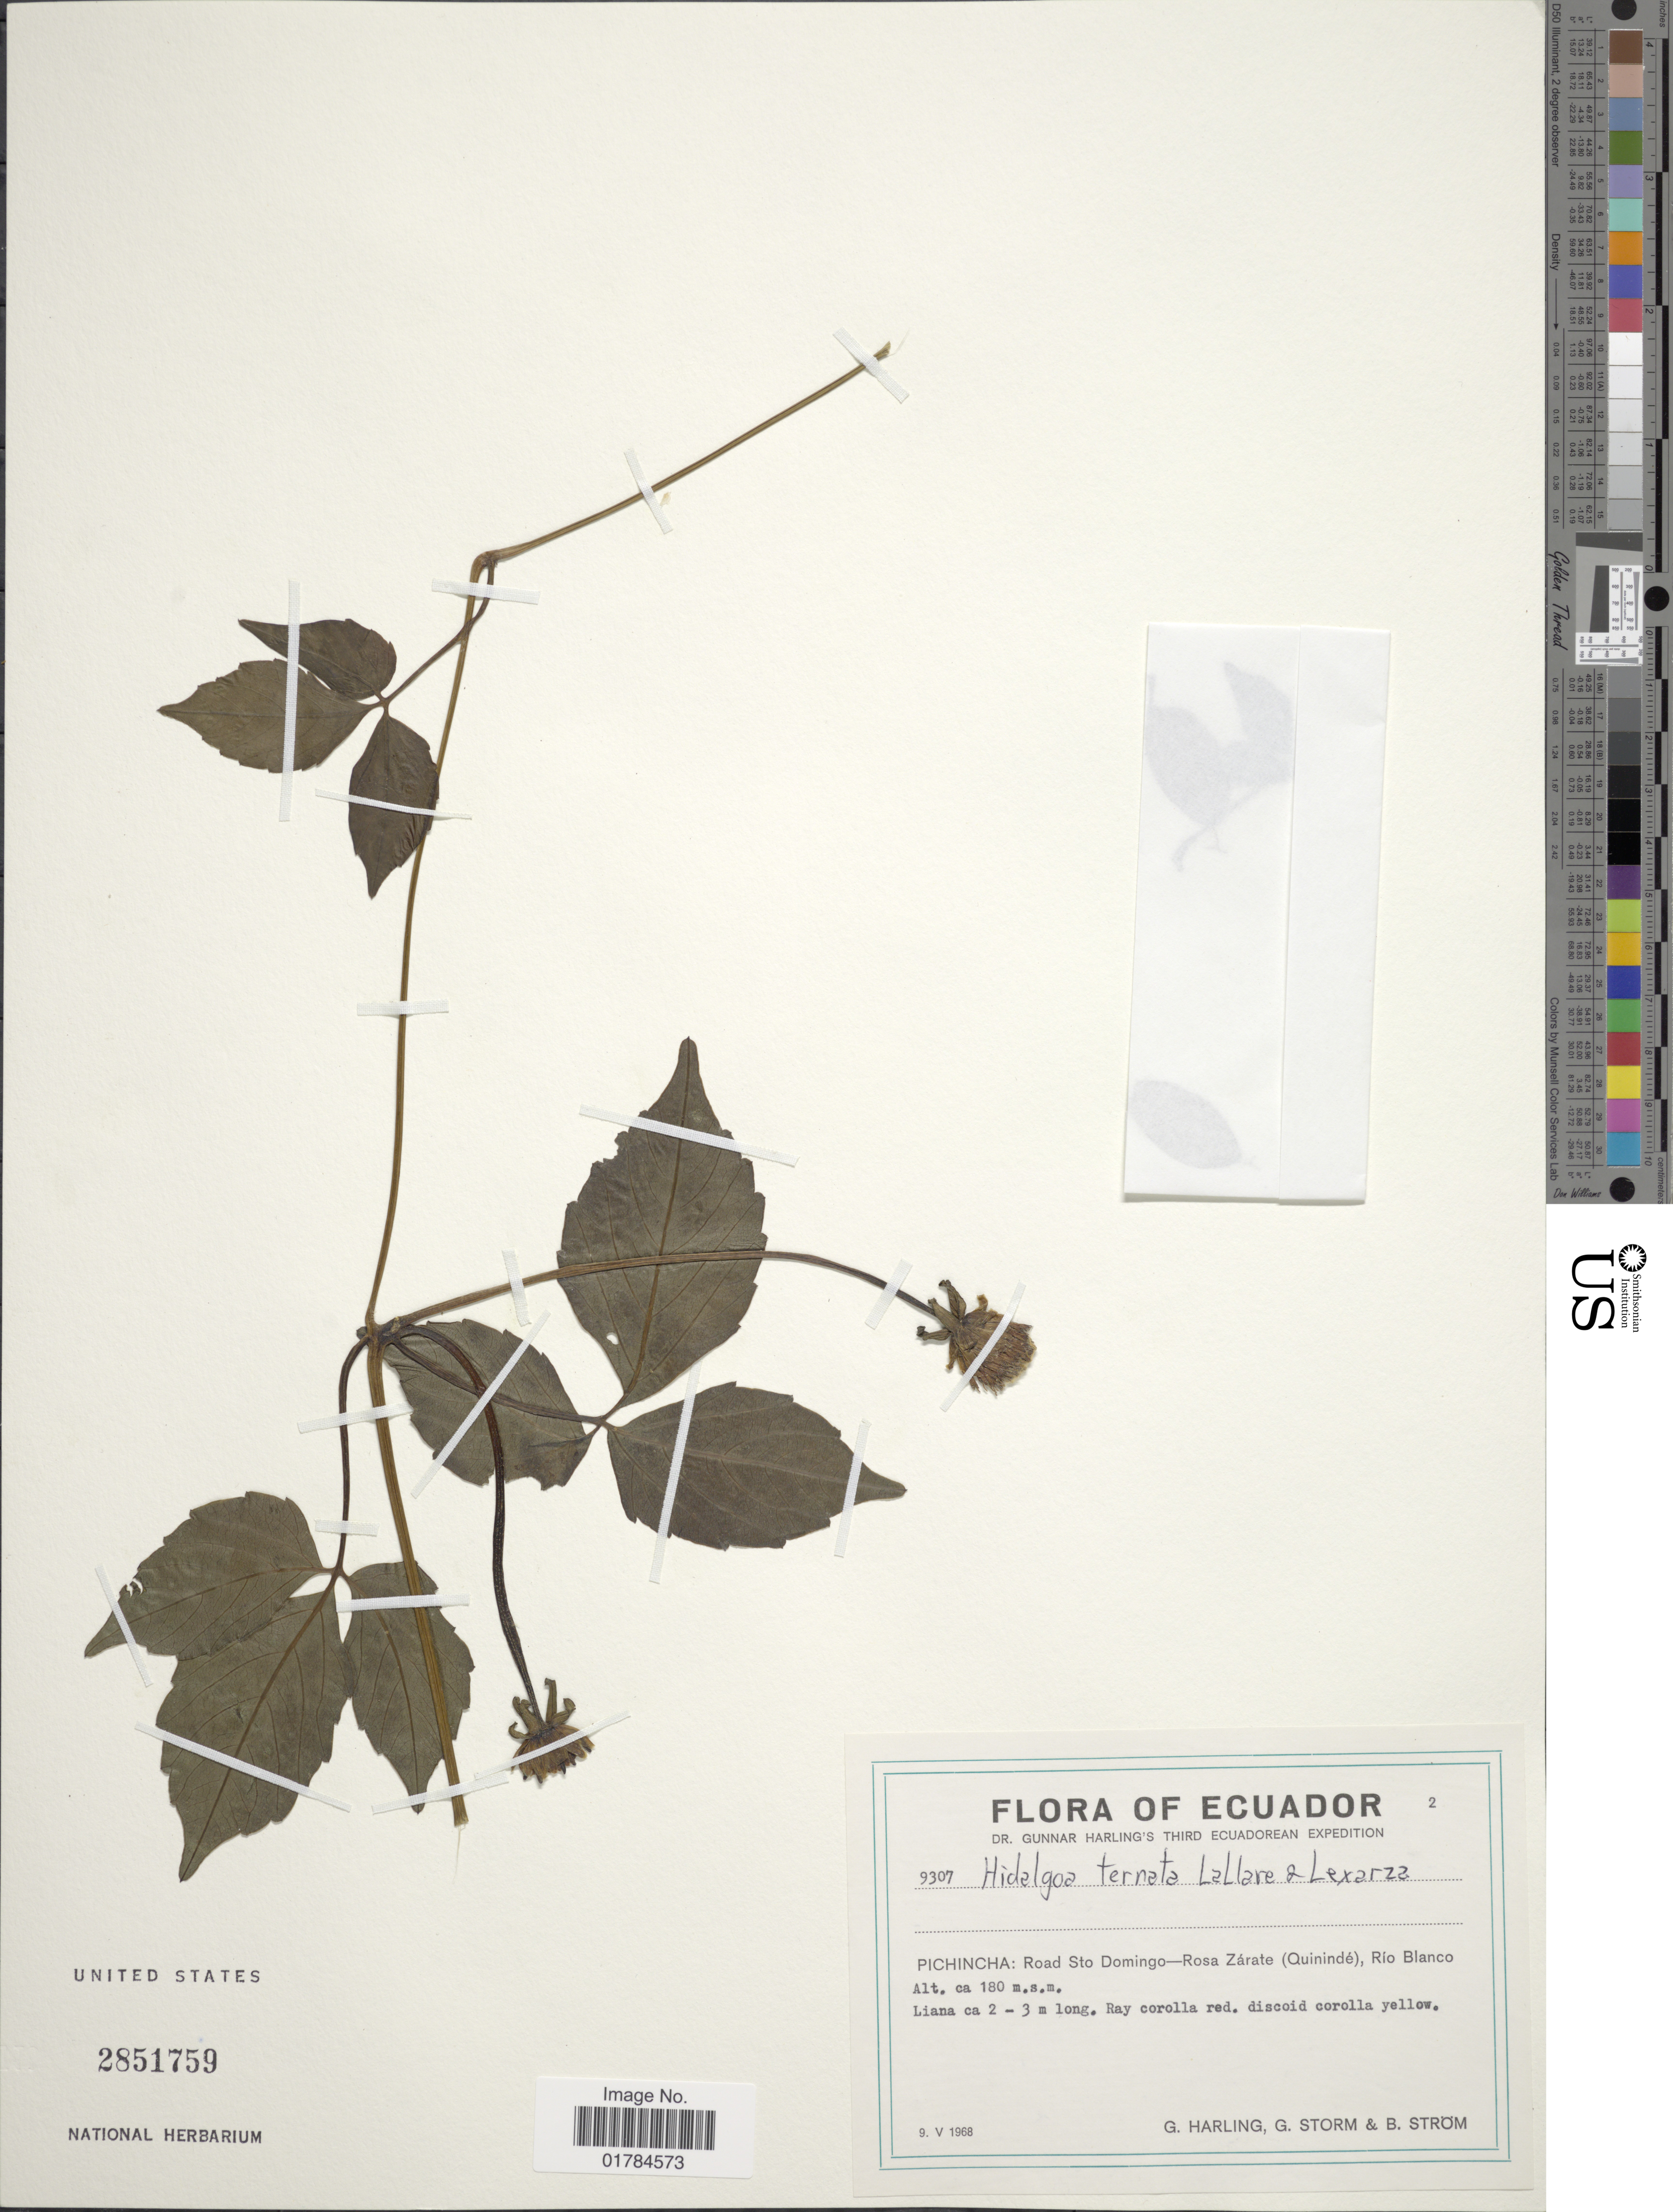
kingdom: Plantae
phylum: Tracheophyta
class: Magnoliopsida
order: Asterales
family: Asteraceae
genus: Hidalgoa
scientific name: Hidalgoa ternata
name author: La Llave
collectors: G. Harling, G. Storm & B. Strom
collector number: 9307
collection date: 1968-05-09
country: Ecuador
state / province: Pichincha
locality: Road Sto-Domingo - Rosa Zarate (Quininde), Rio Blanco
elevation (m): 180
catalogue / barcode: US 2851759